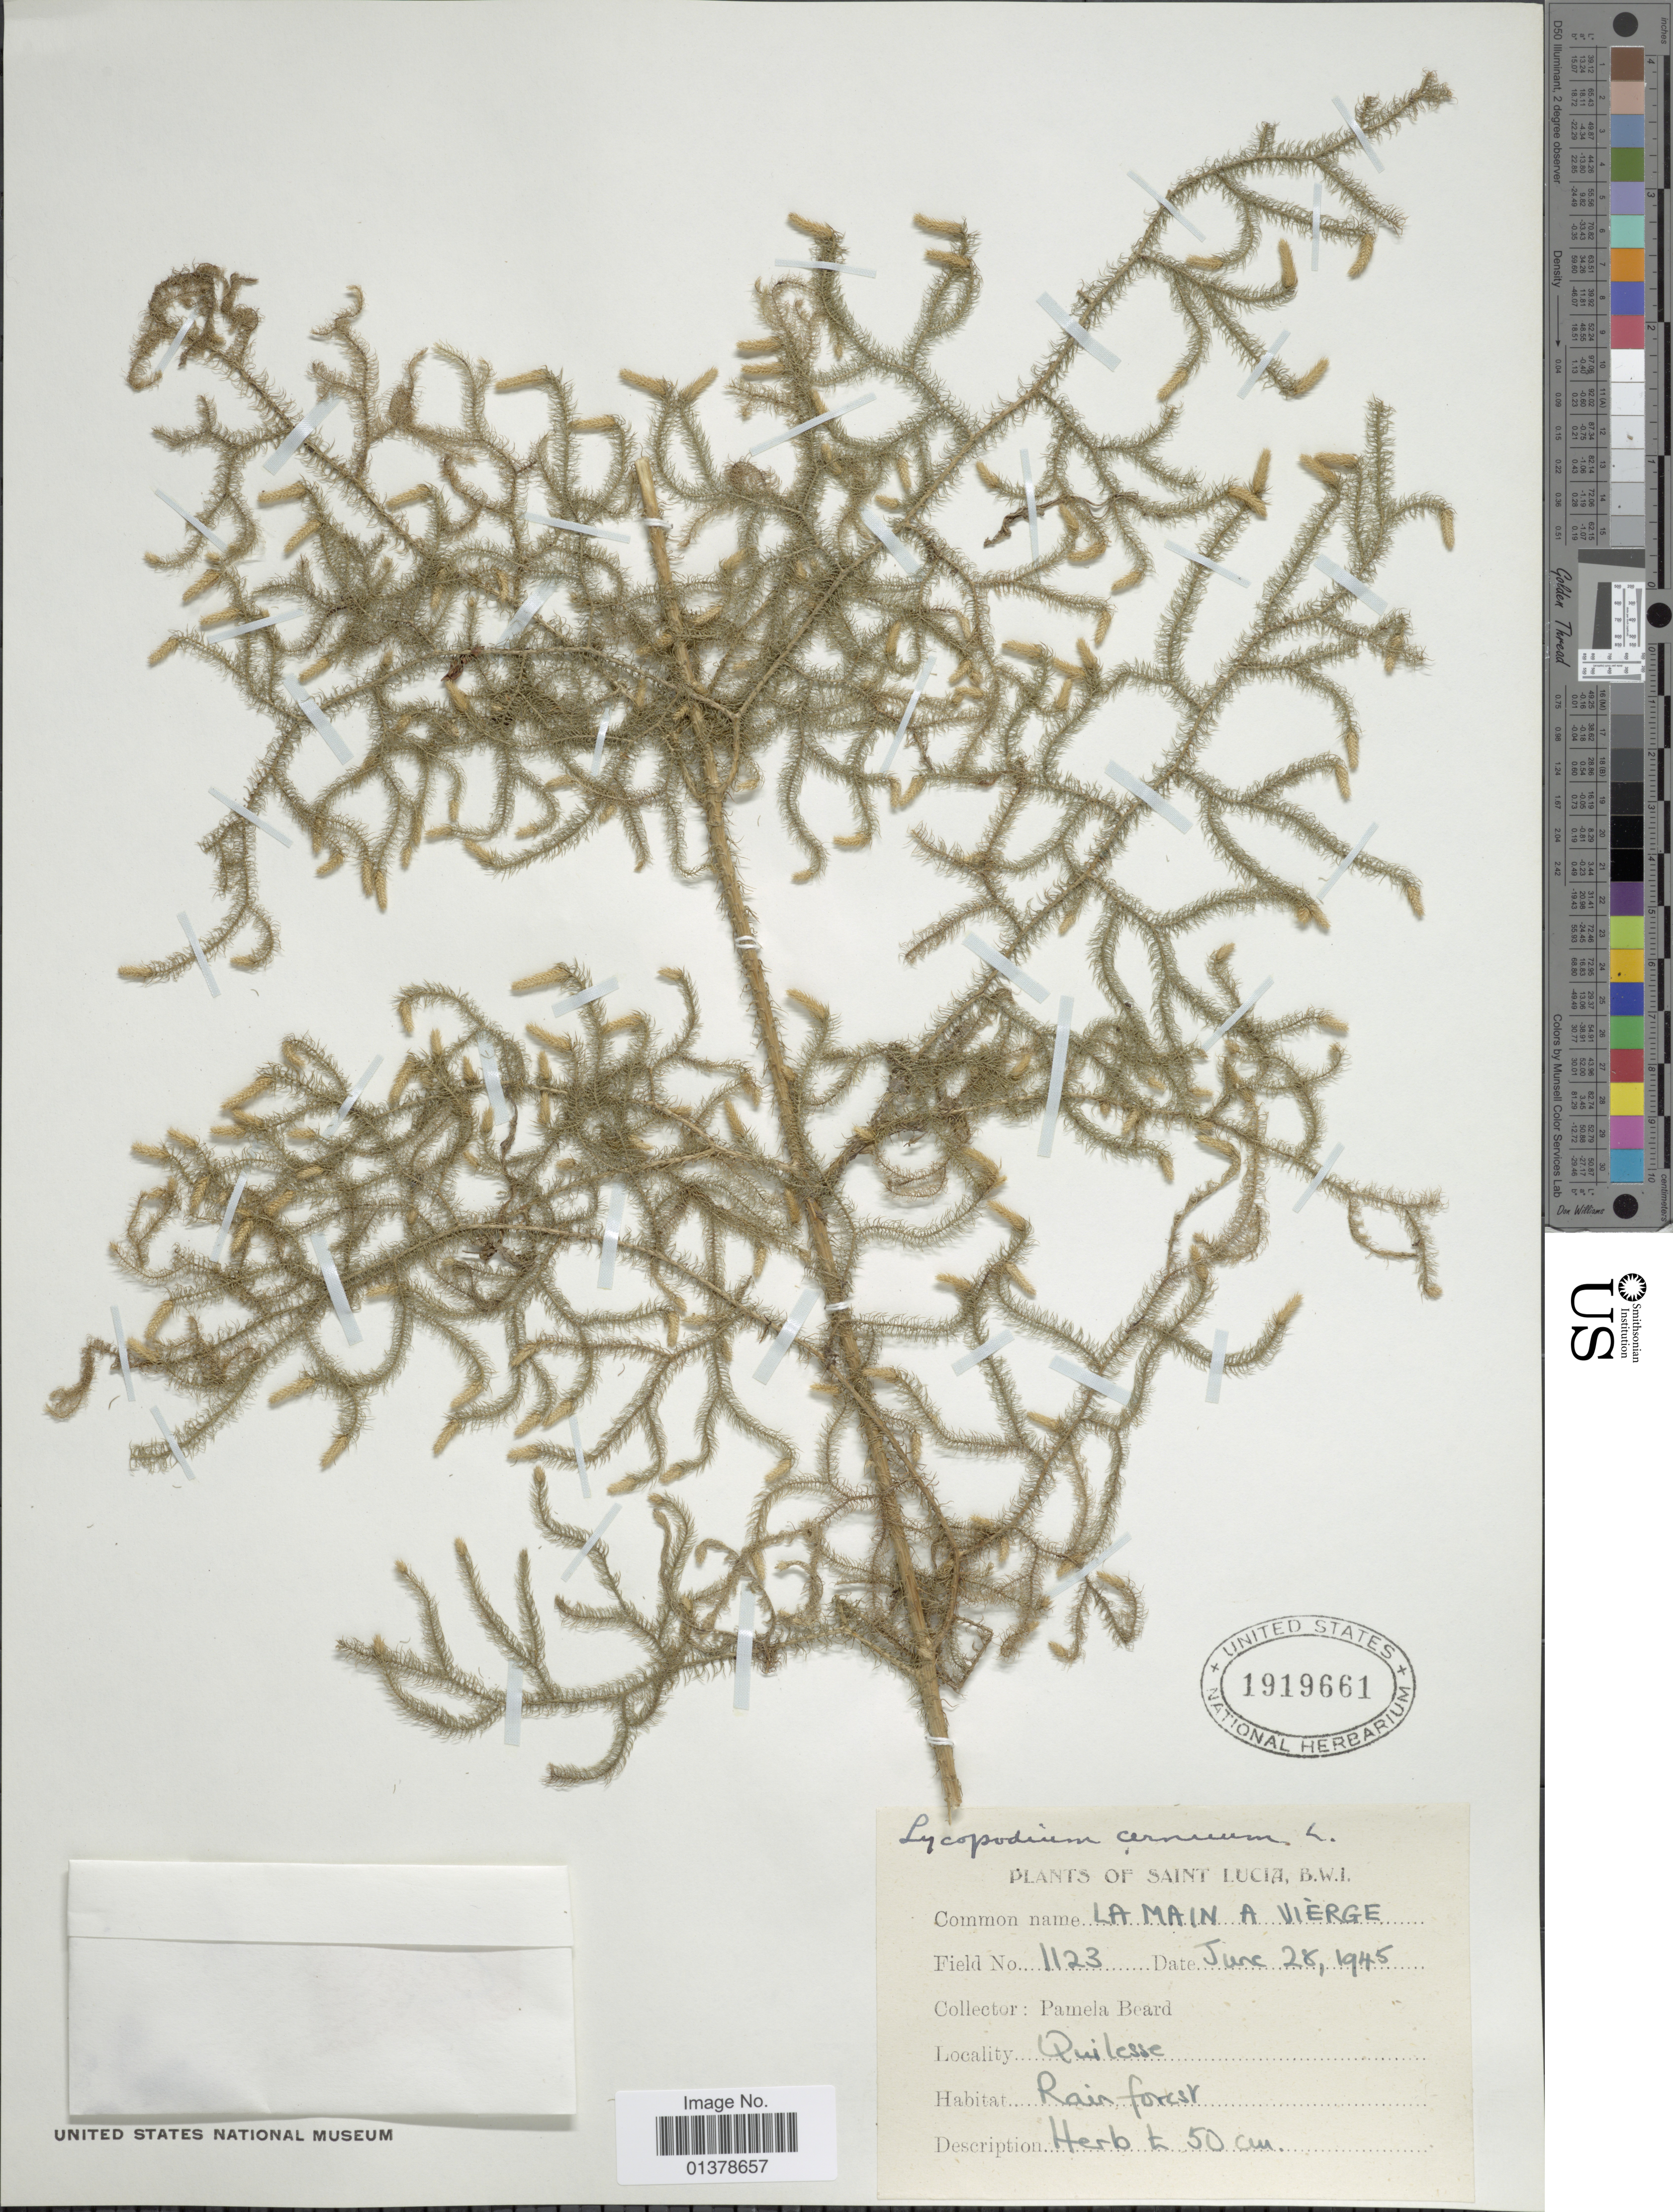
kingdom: Plantae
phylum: Tracheophyta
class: Lycopodiopsida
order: Lycopodiales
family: Lycopodiaceae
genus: Palhinhaea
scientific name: Palhinhaea cernua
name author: (L.) Vasc. & Franco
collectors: P. Beard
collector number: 1123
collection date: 1945-06-28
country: St. Lucia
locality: Quilesse, rainforest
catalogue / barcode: US 1919661